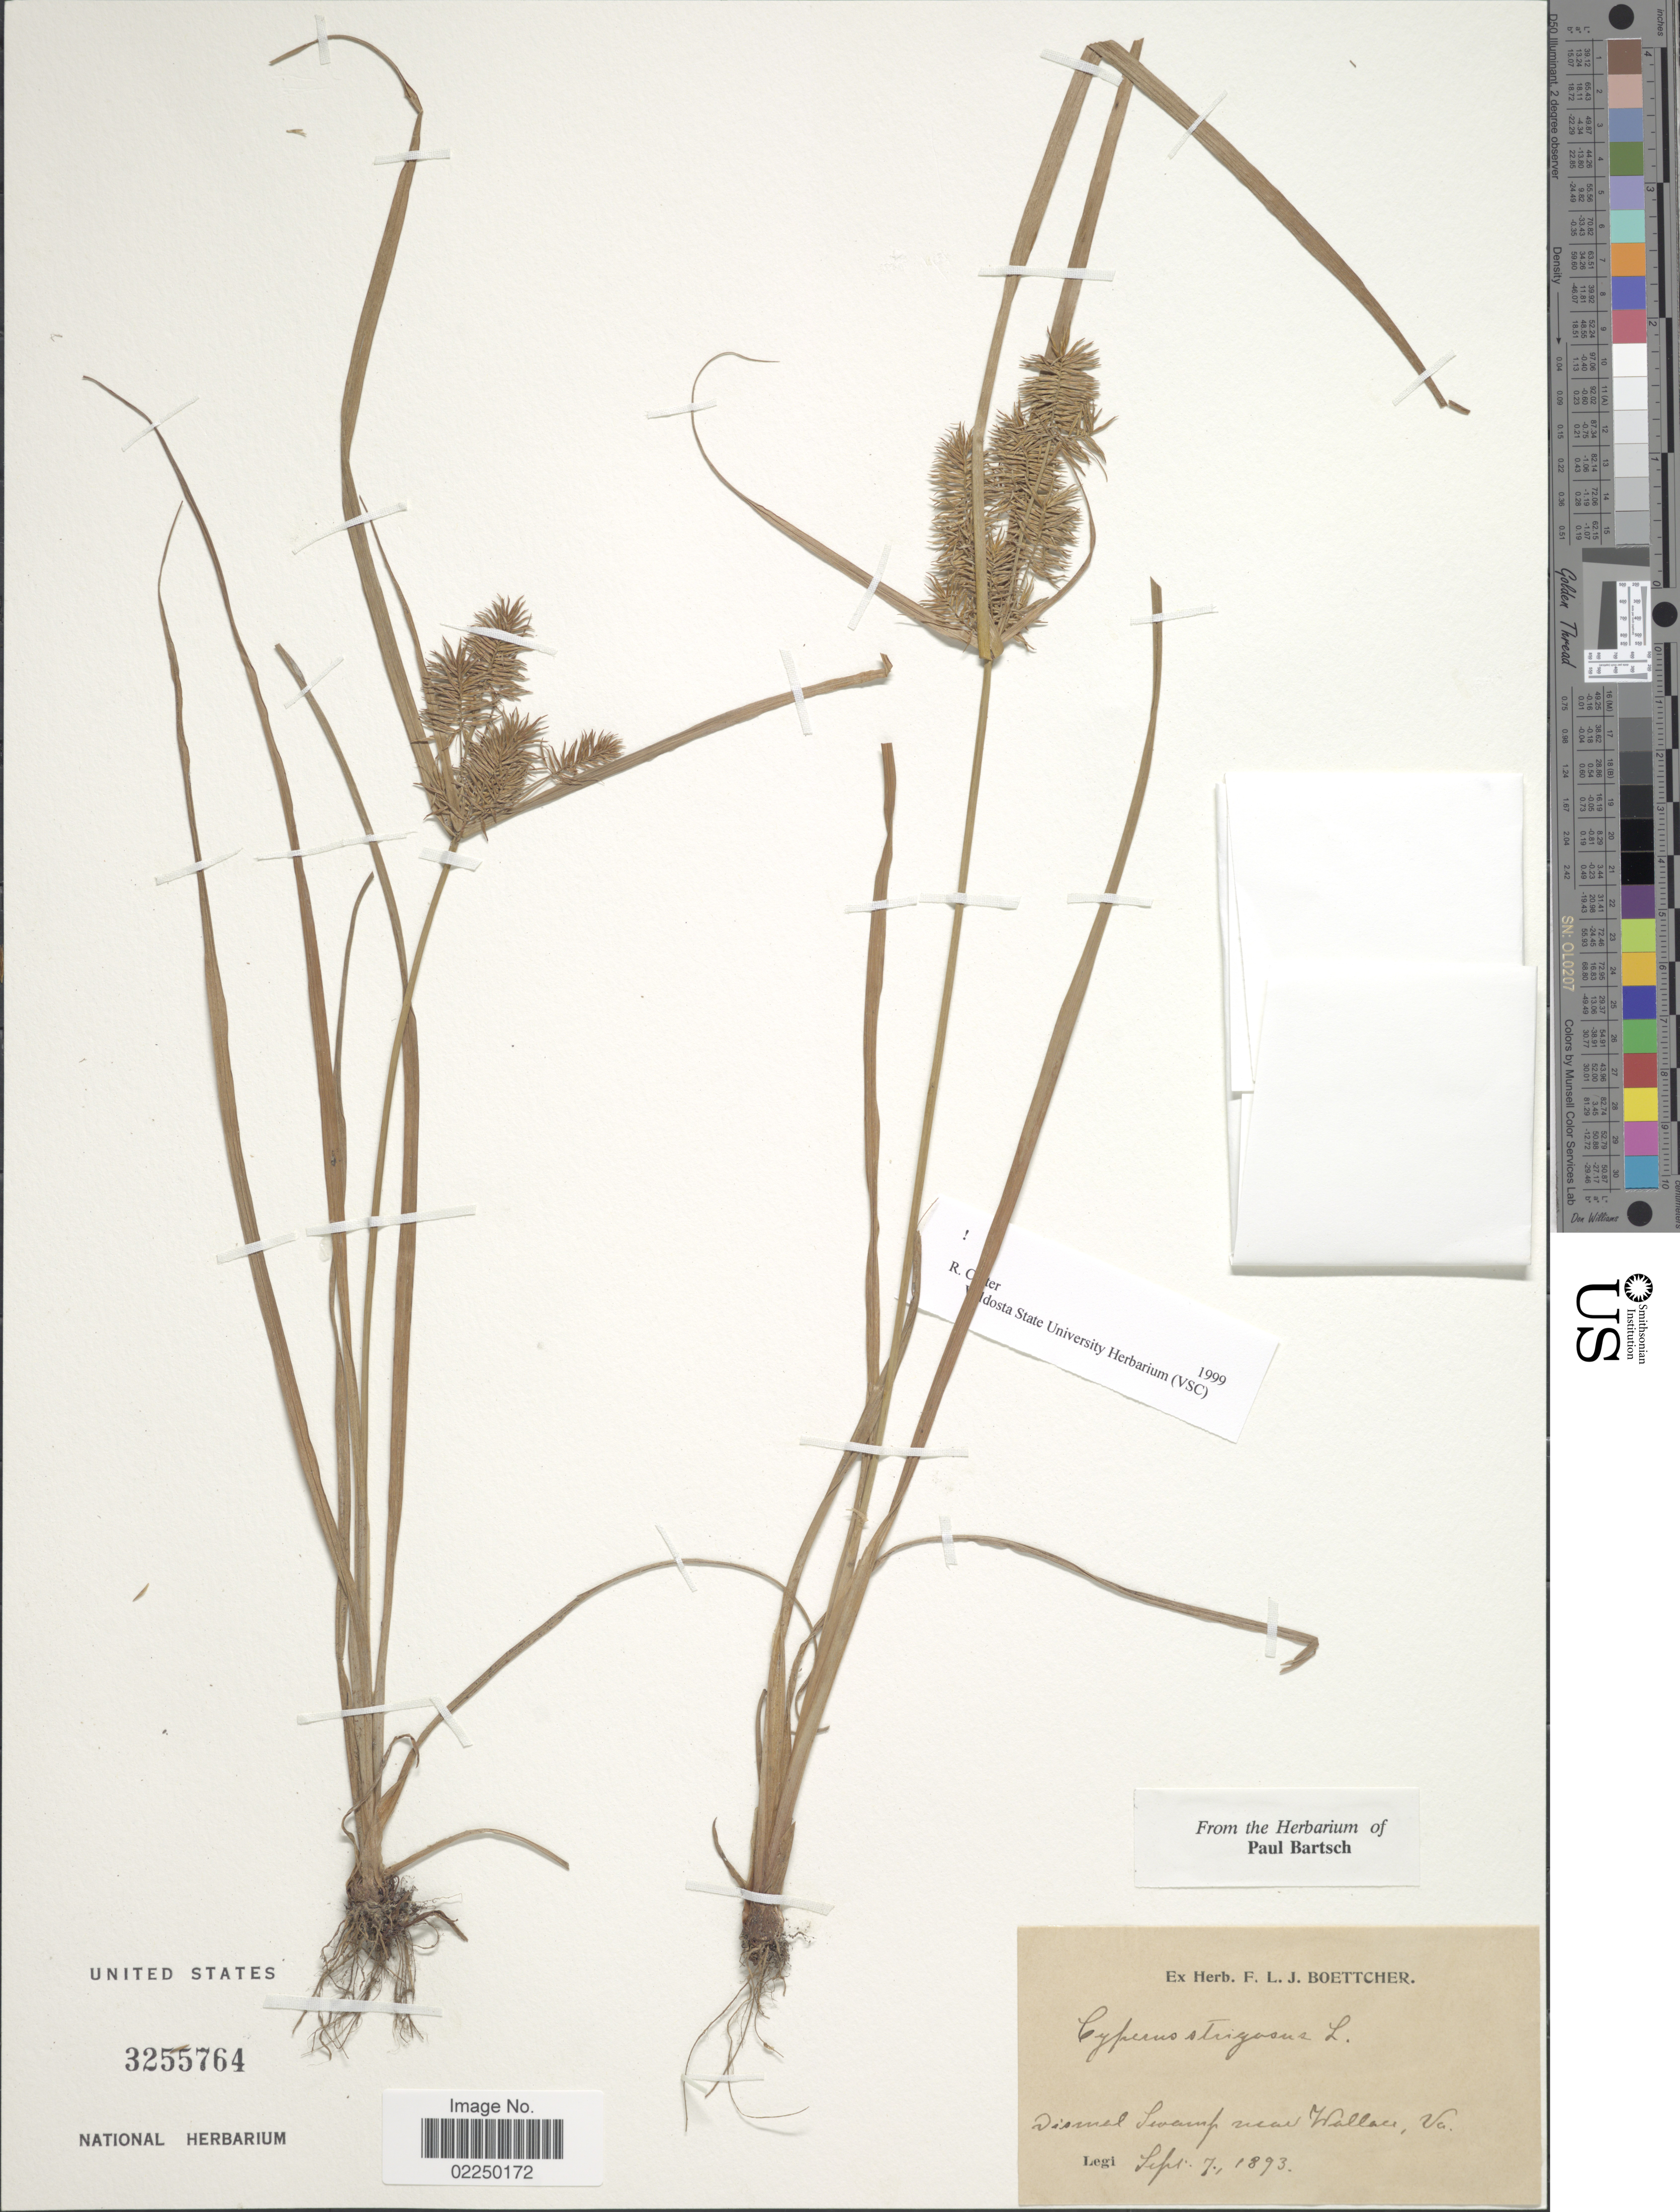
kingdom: Plantae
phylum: Tracheophyta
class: Liliopsida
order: Poales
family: Cyperaceae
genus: Cyperus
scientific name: Cyperus strigosus L.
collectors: ex herb. F. L. J. Boettcher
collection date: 1893-09-07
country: United States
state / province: Virginia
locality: Dismal Swamp near Wallace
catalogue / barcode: US 3255764